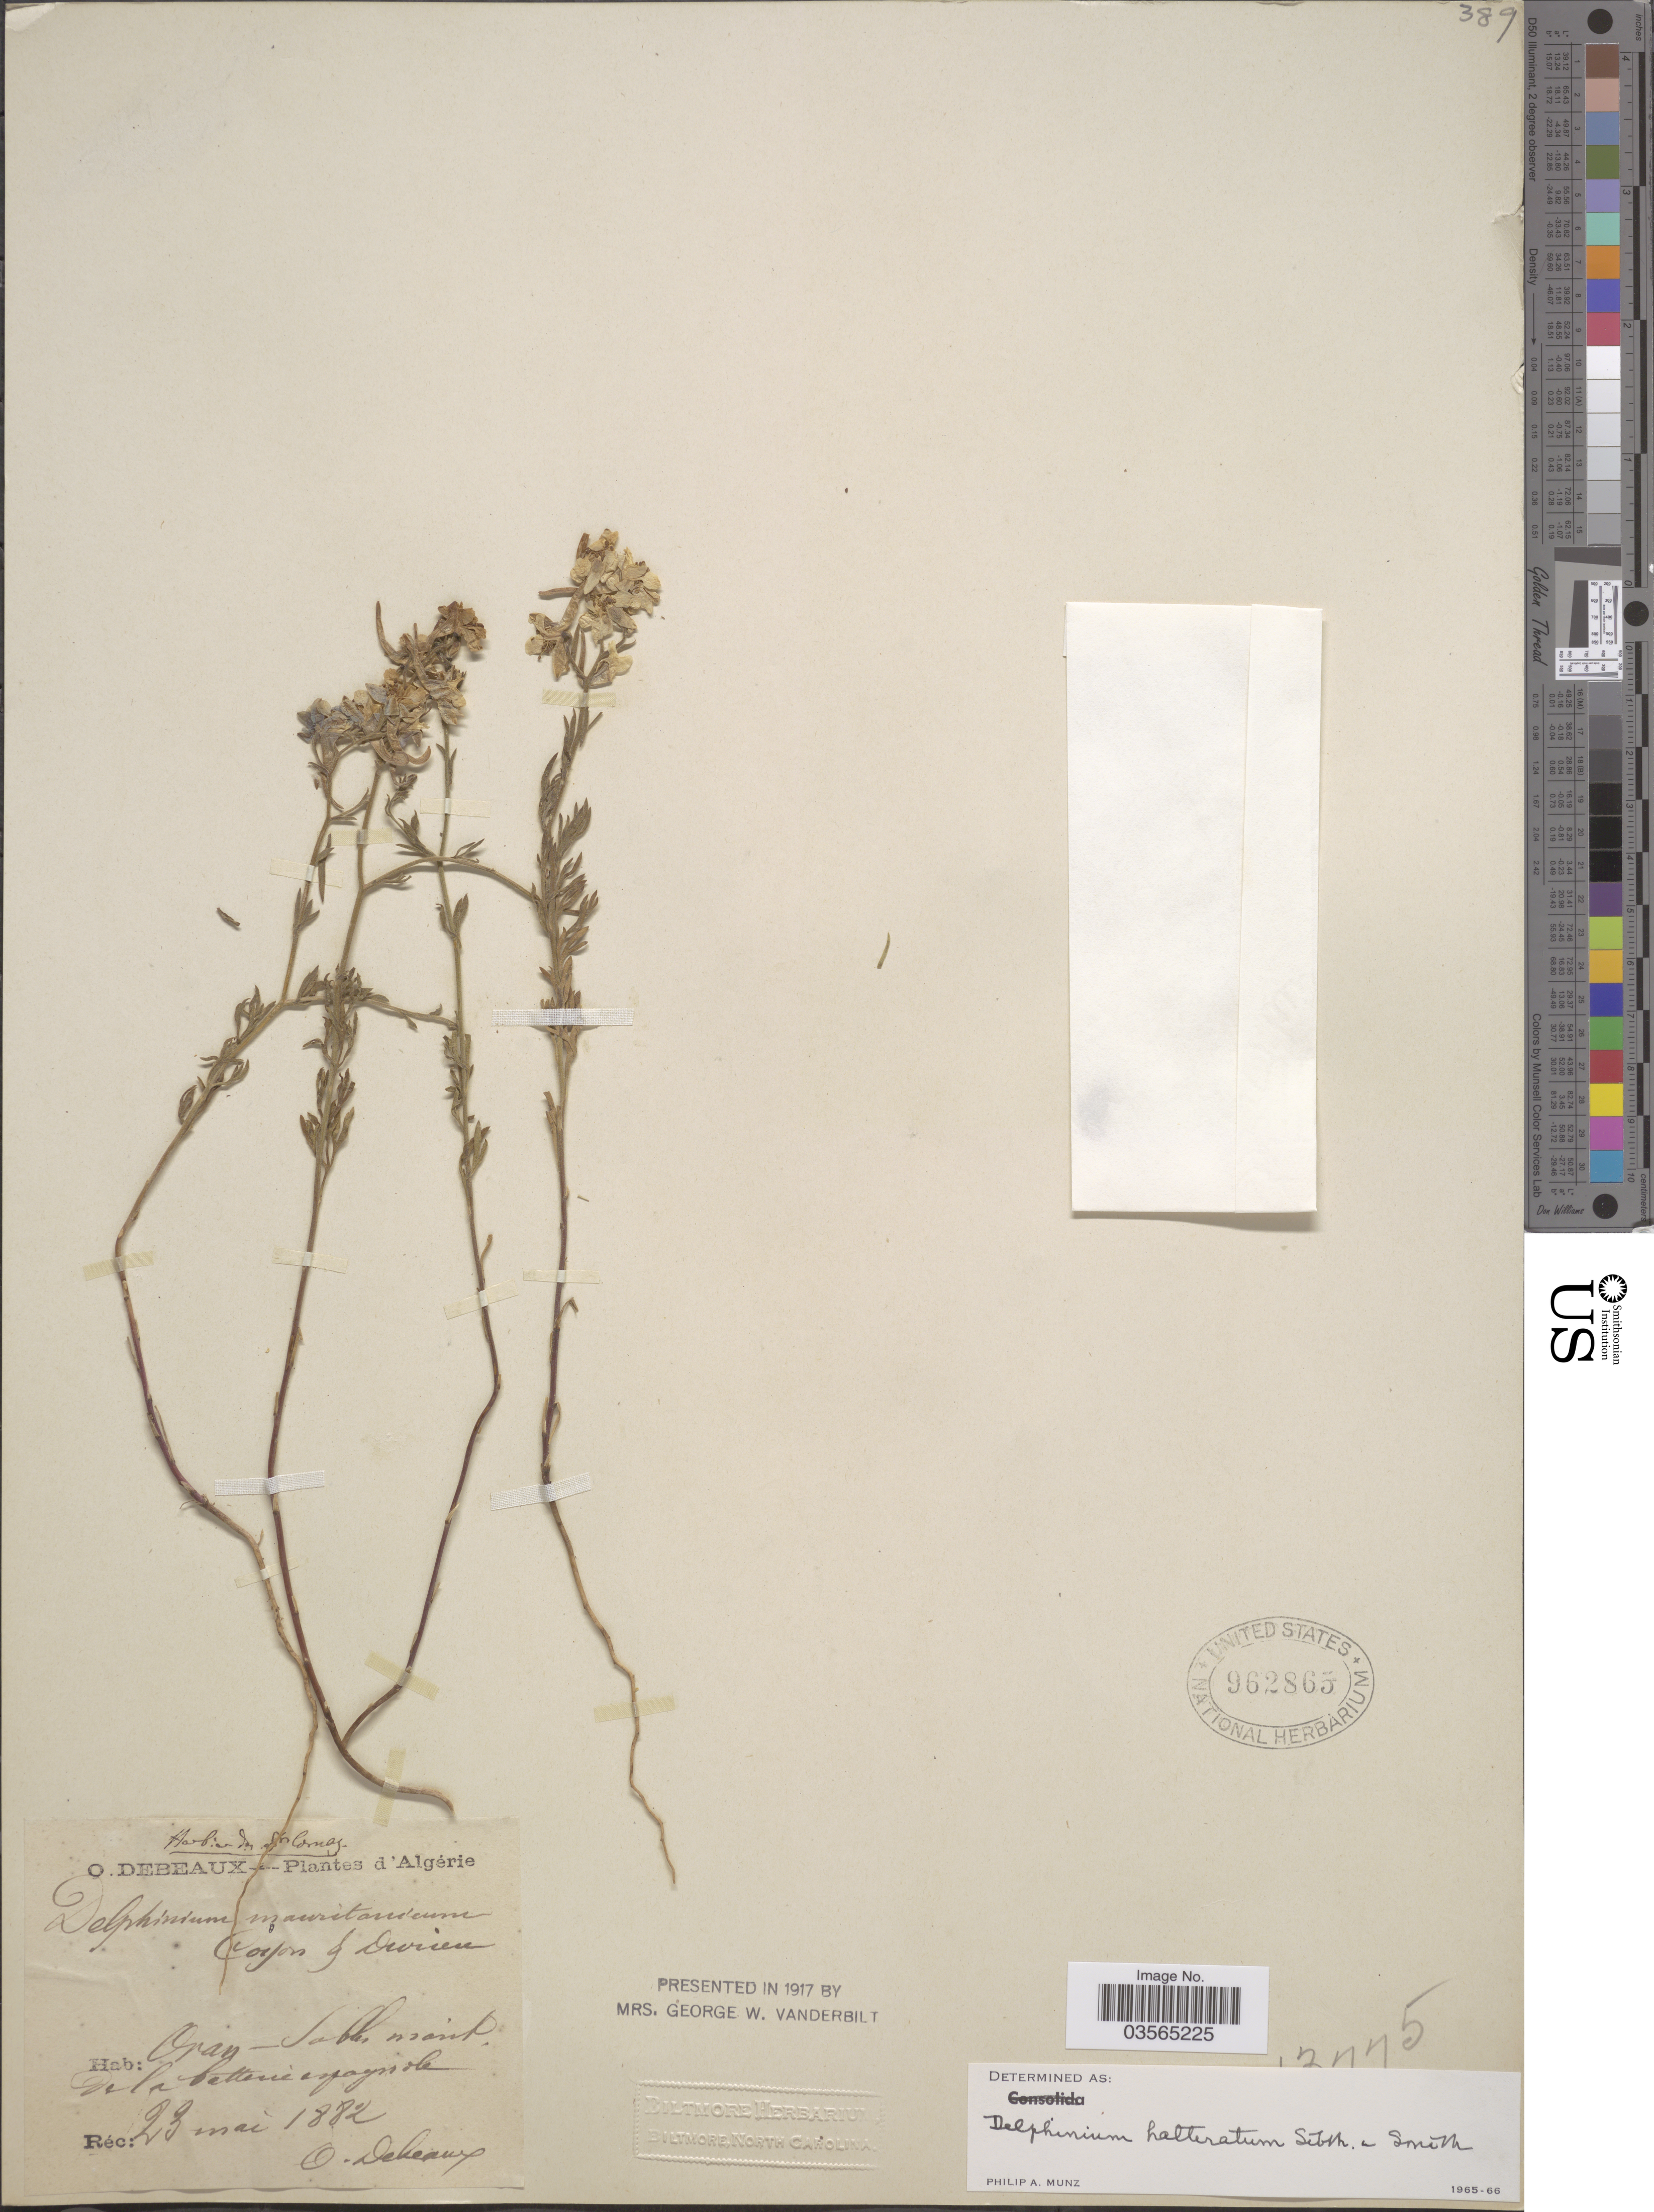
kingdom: Plantae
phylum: Tracheophyta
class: Magnoliopsida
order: Ranunculales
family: Ranunculaceae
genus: Delphinium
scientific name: Delphinium halteratum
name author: Sibth. & Sm.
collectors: O. Debeaux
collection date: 1882-05-23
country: Algeria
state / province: Oran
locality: Sables orient. dela batterie espagnole.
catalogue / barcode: US 962865